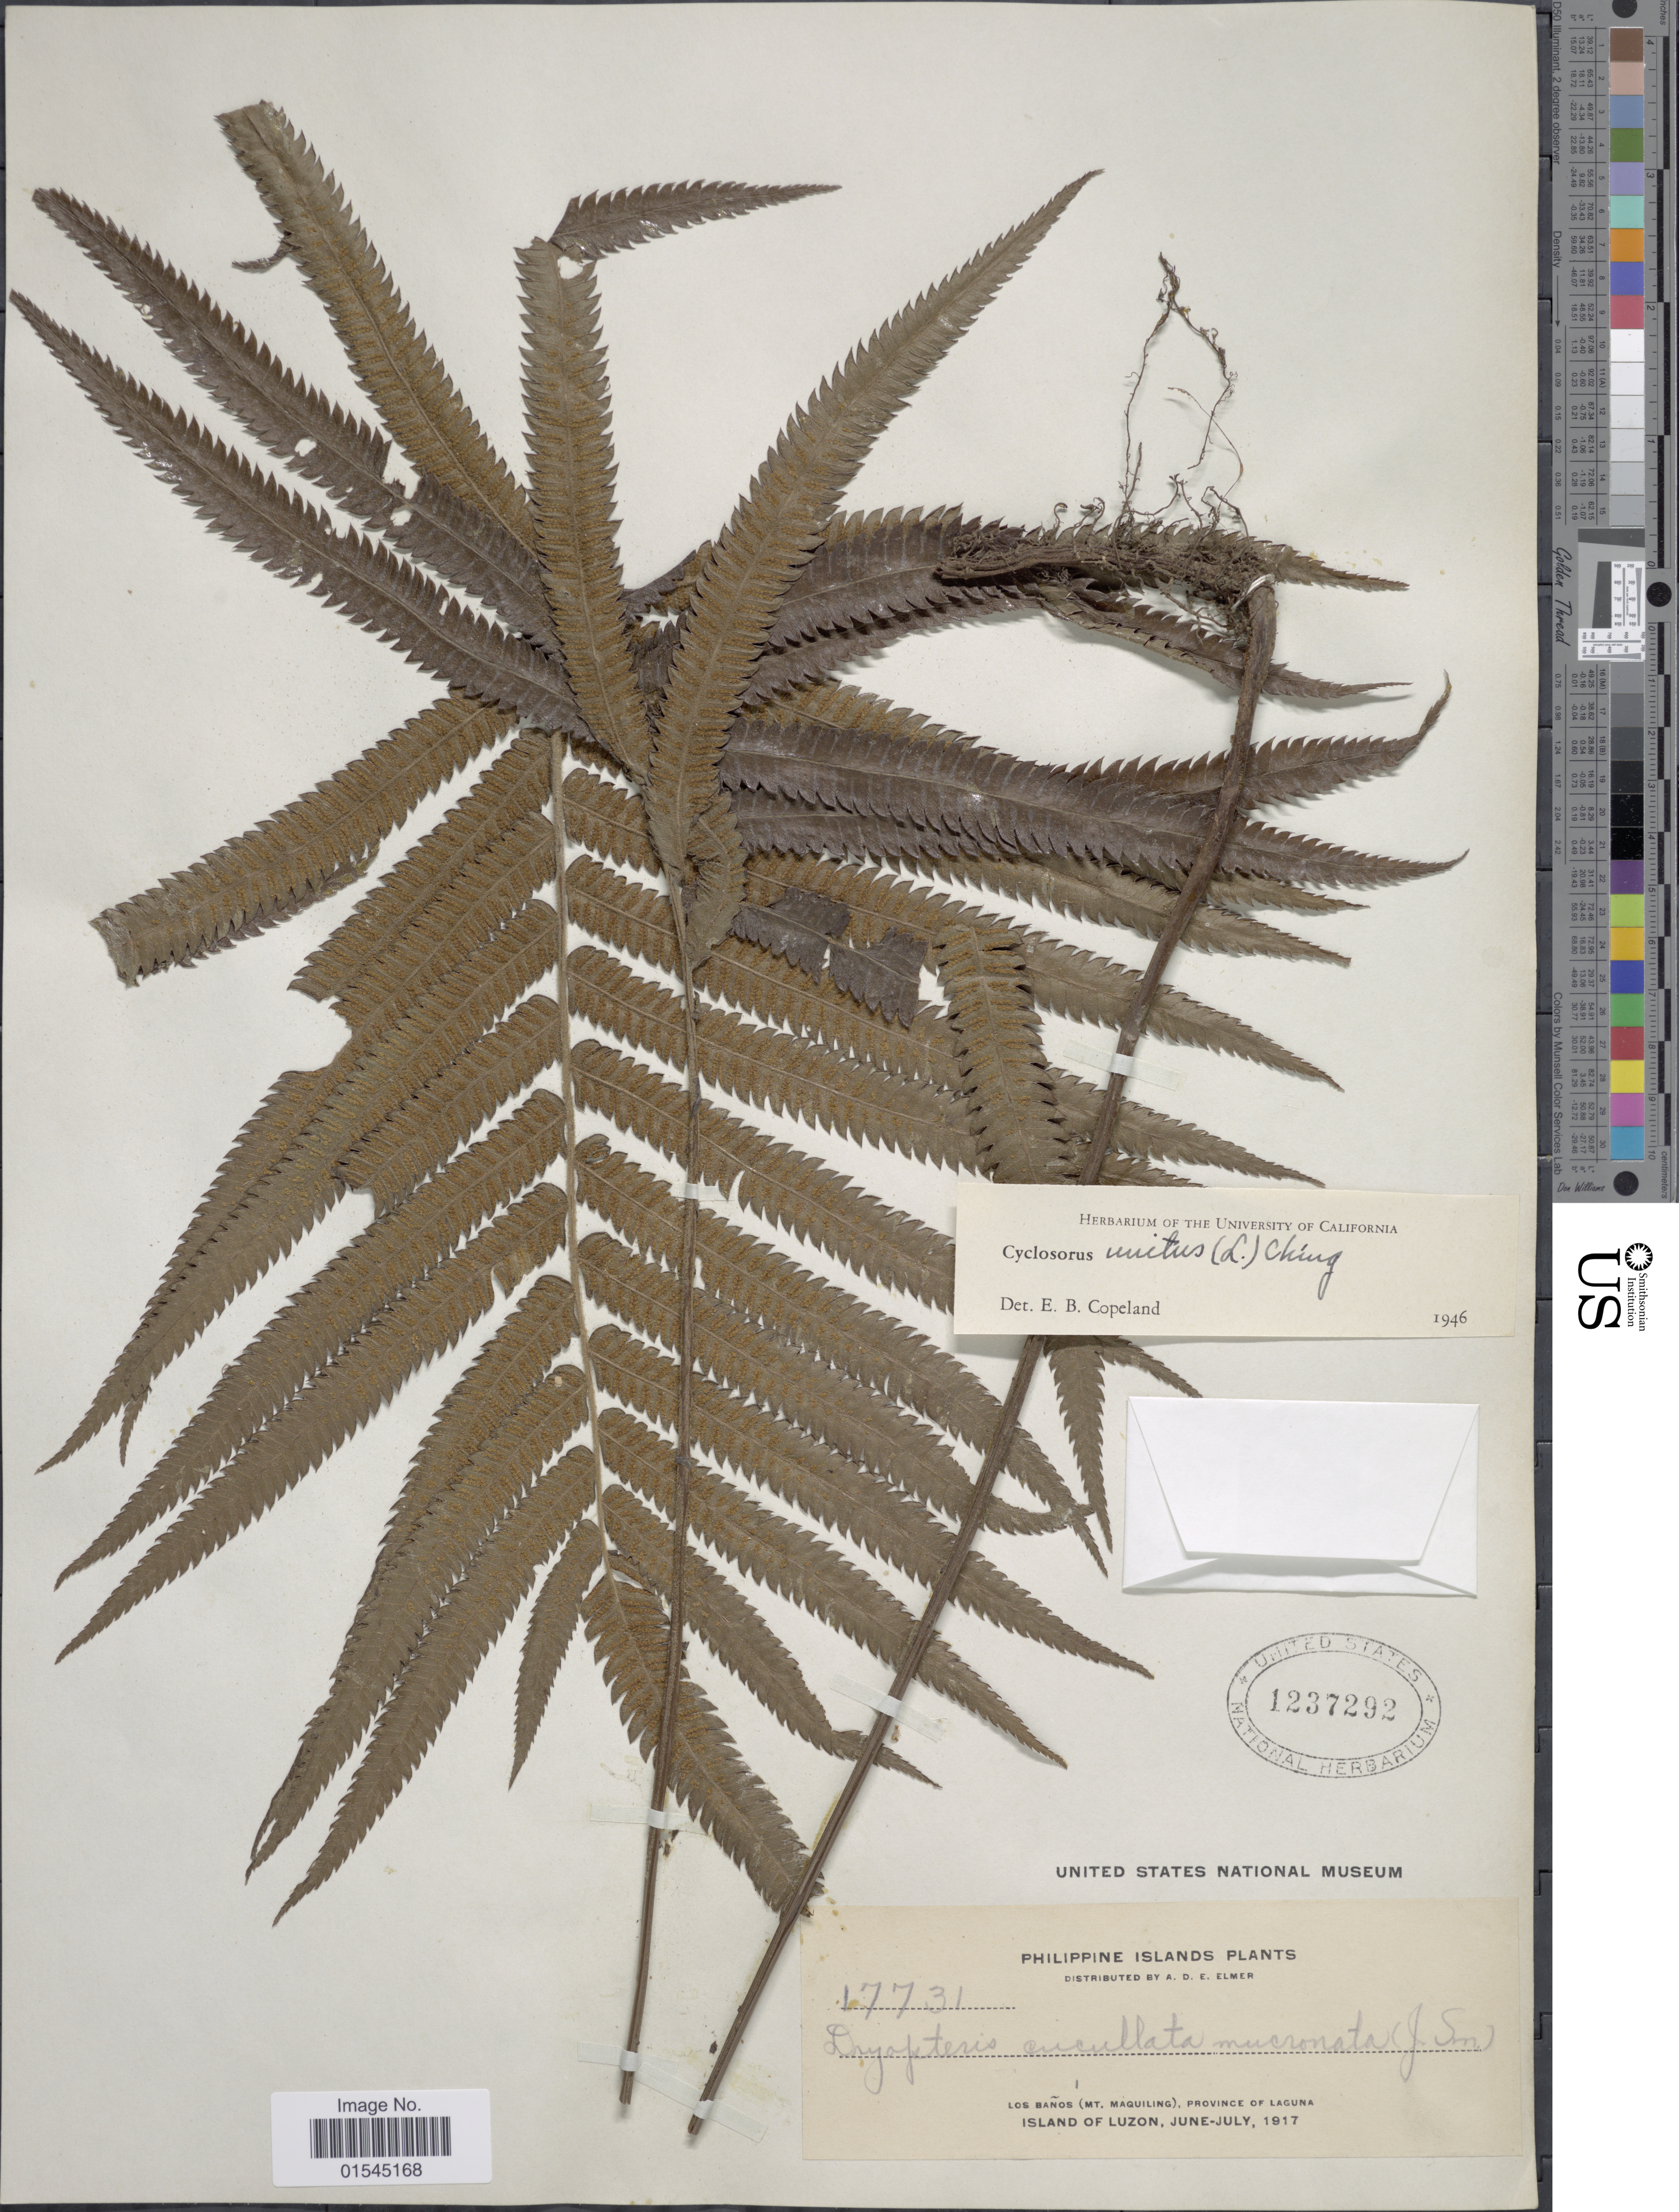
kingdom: Plantae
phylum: Tracheophyta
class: Polypodiopsida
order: Polypodiales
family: Thelypteridaceae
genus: Sphaerostephanos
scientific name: Sphaerostephanos unitus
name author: (L.) Holttum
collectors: A. D. E. Elmer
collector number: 17731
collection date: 1917-06/1917-07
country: Philippines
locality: Los Banos (Mt. Maquiling), Province of Laguna, Island of Luzon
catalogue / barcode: US 1237292